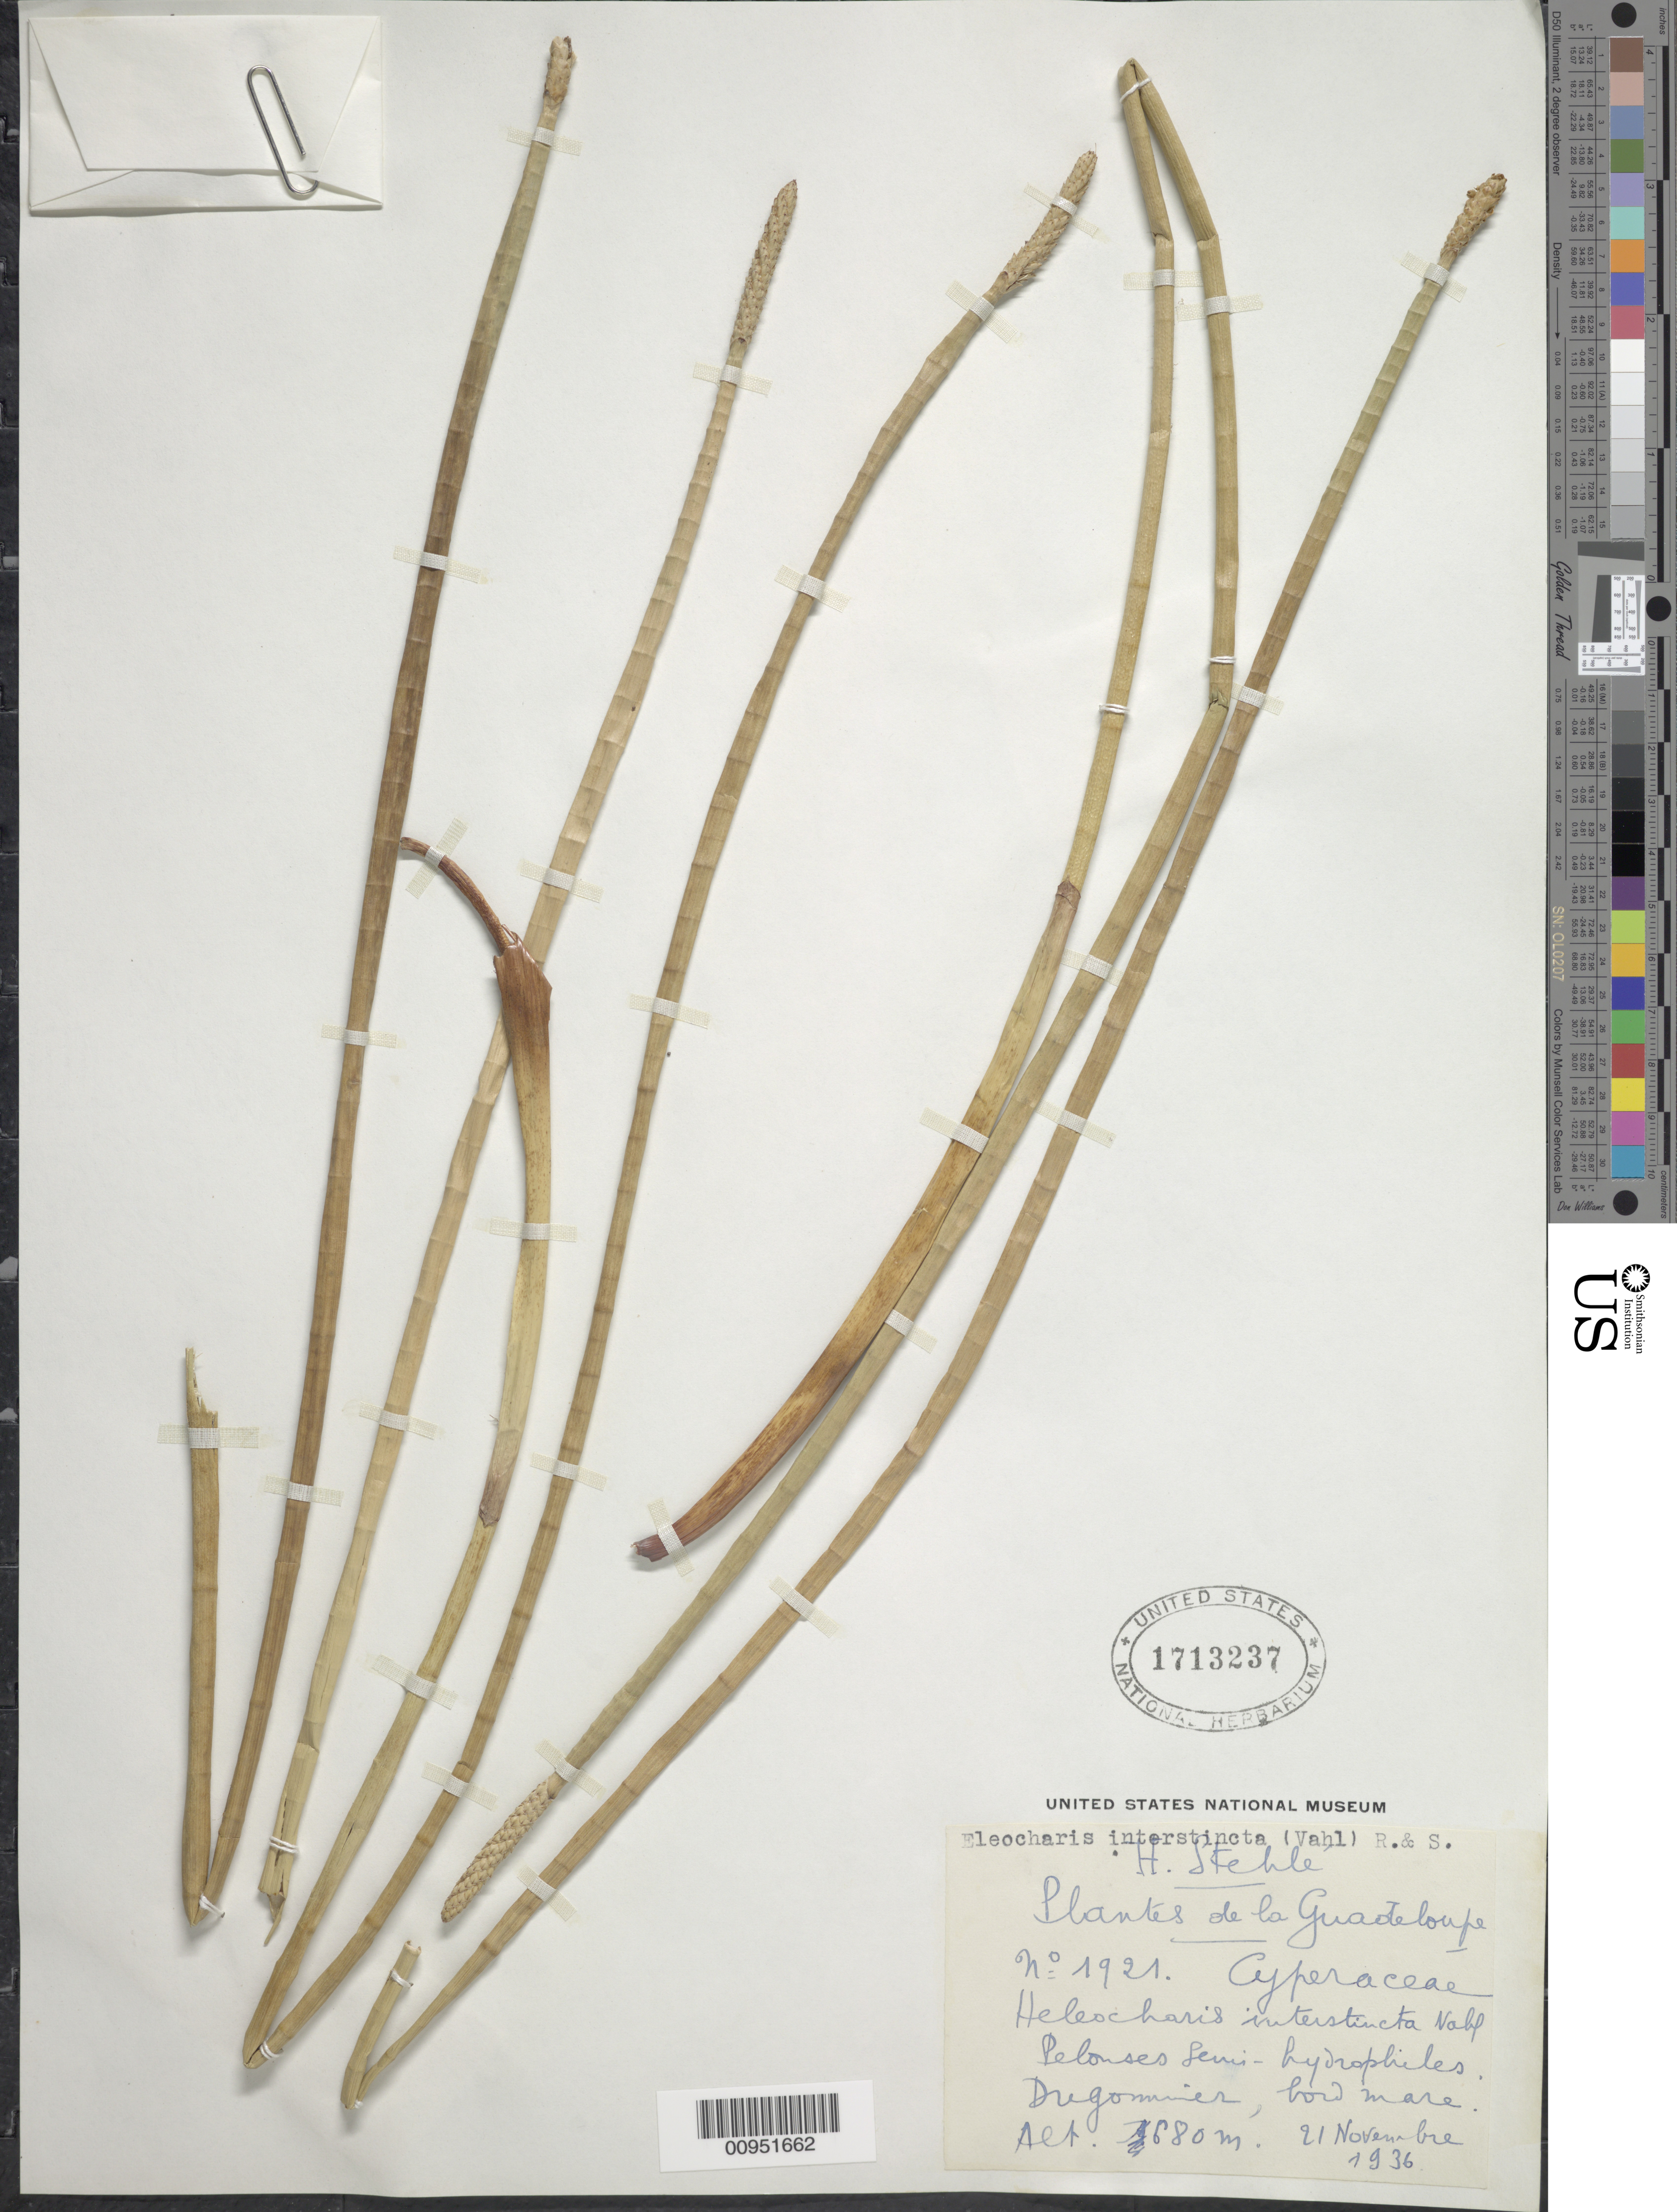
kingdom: Plantae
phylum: Tracheophyta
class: Liliopsida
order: Poales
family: Cyperaceae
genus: Eleocharis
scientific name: Eleocharis interstincta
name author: (Vahl) Roem. & Schult.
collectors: H. Stehlé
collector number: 1921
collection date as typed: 21 Nov 1936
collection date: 1936-11-21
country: Guadeloupe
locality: "Dugomier", bois mare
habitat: Pelouses semi-hydrophiles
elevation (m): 680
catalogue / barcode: US 1713237